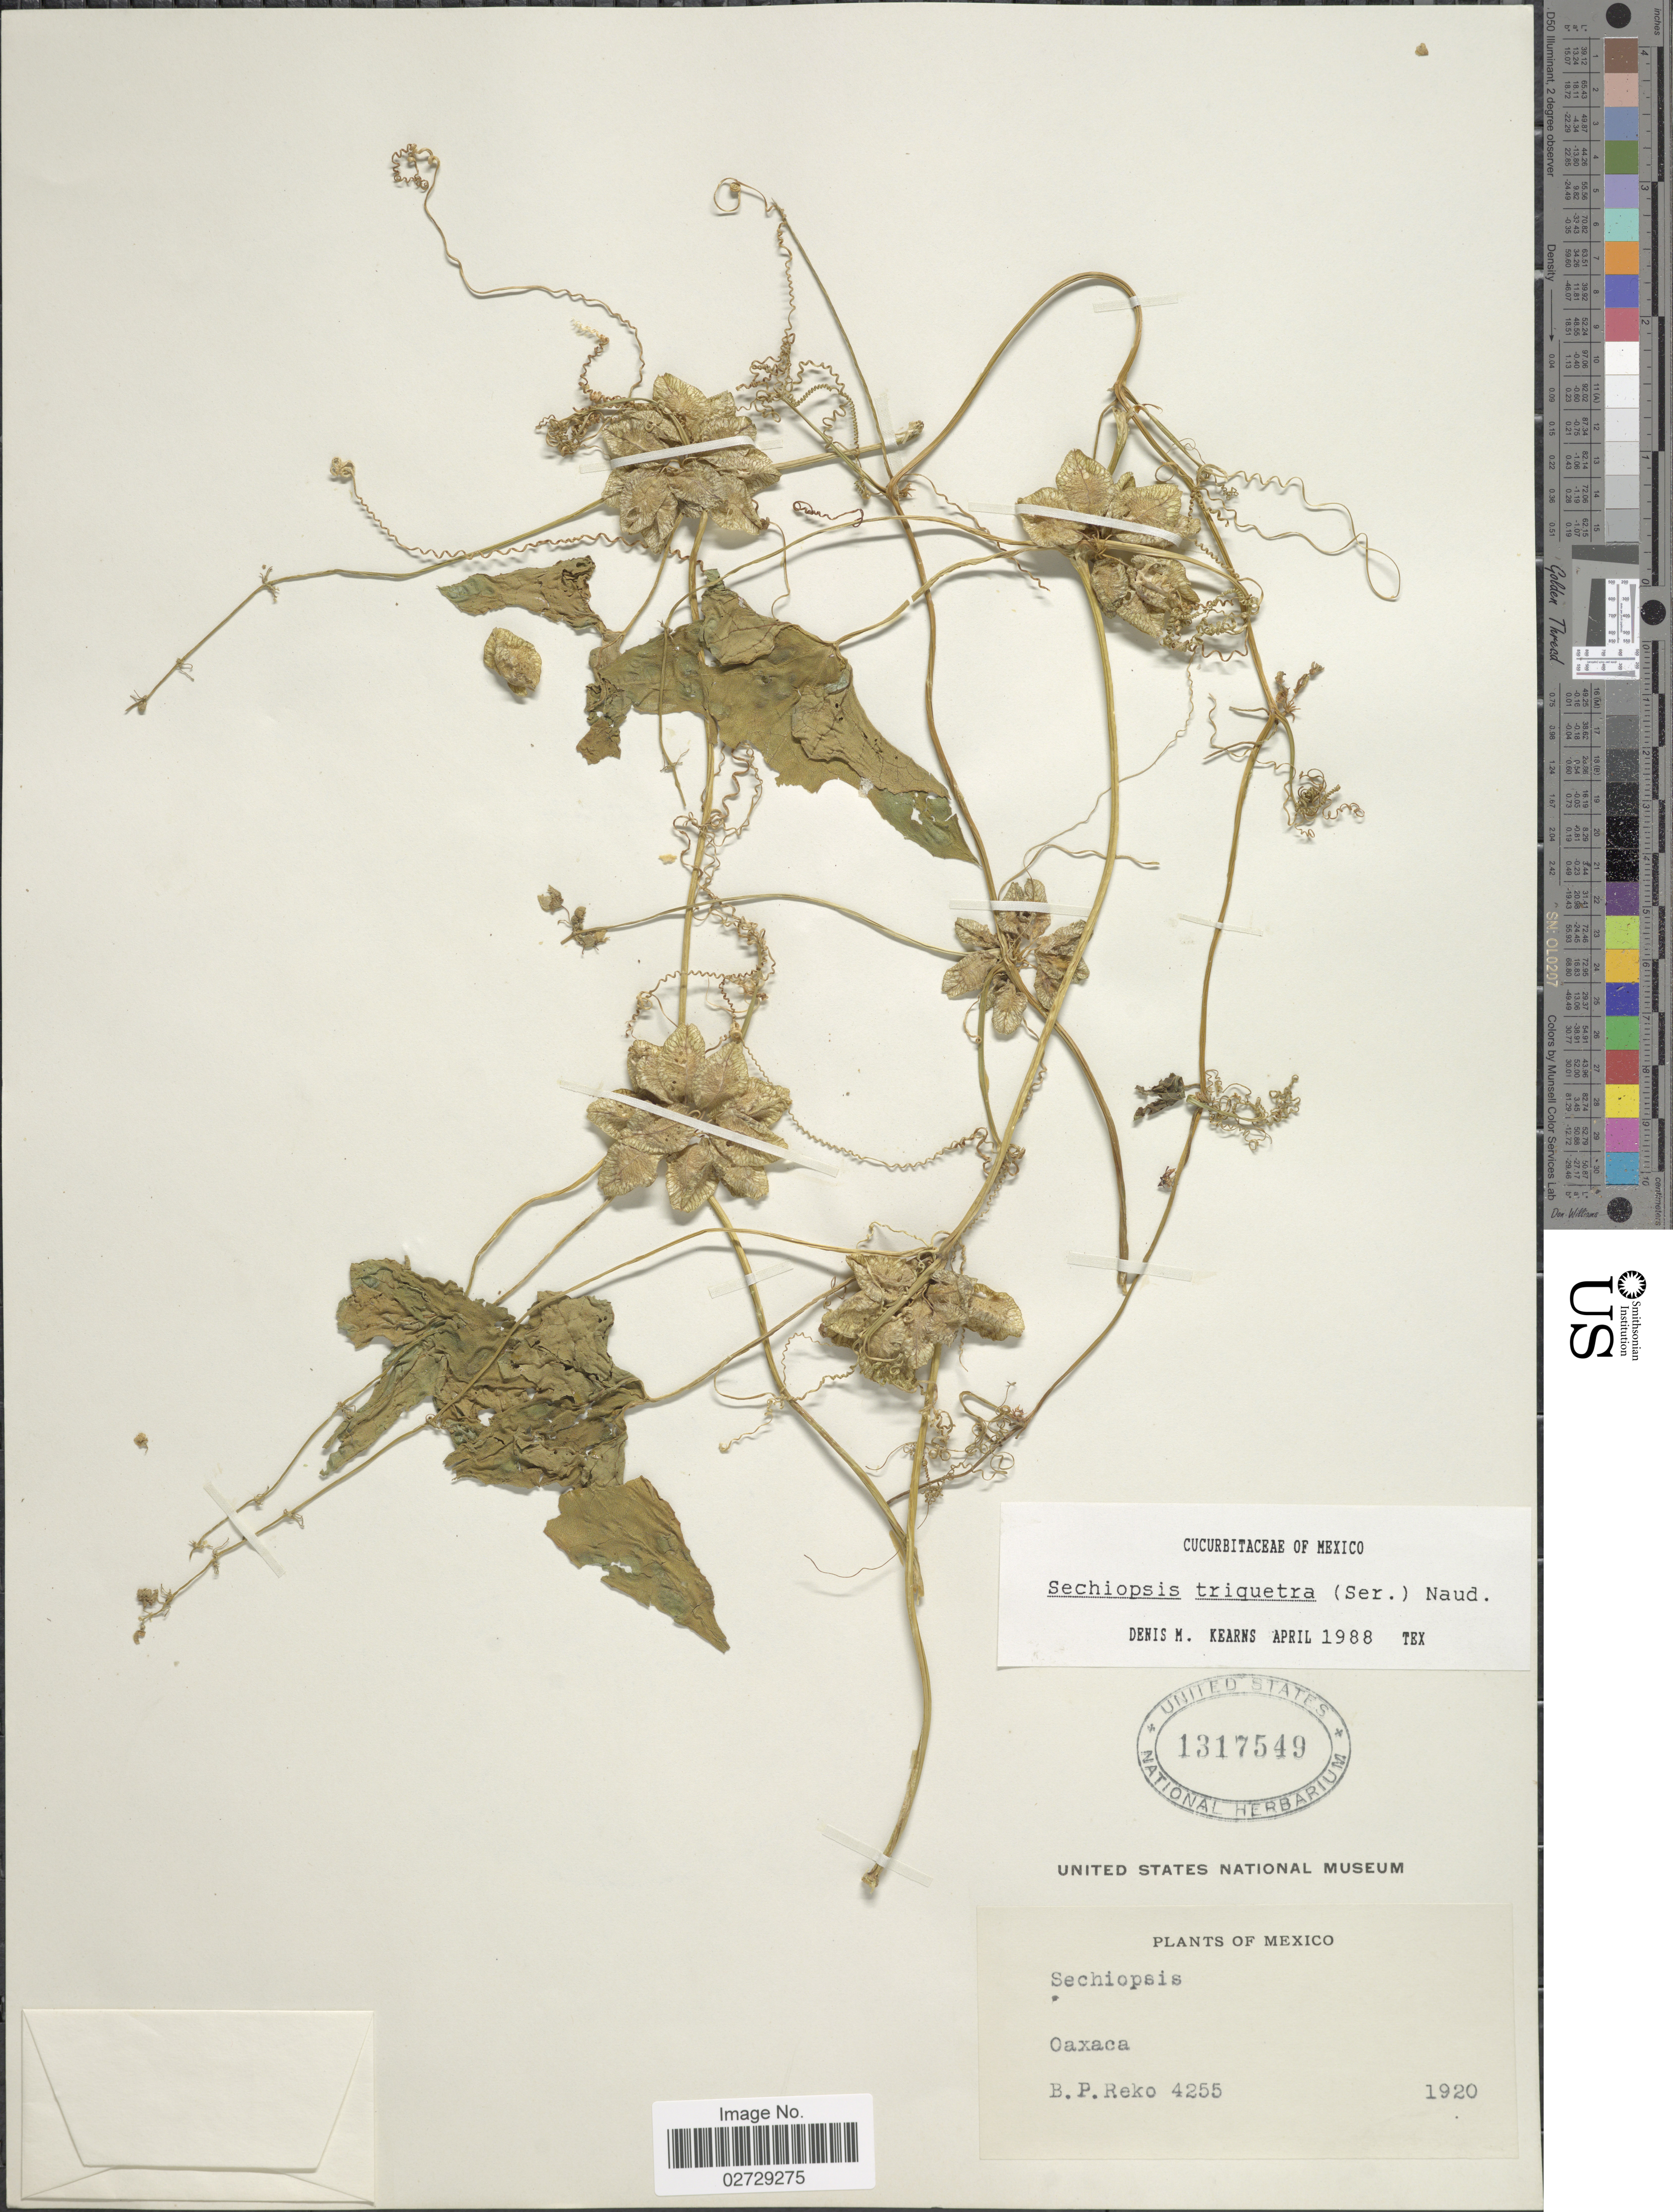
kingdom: Plantae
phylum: Tracheophyta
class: Magnoliopsida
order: Cucurbitales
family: Cucurbitaceae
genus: Sechiopsis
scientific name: Sechiopsis triquetra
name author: (Moc. & Sessé ex Ser.) Naudin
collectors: B. P. Reko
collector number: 4255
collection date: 1920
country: Mexico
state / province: Oaxaca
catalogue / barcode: US 1317549